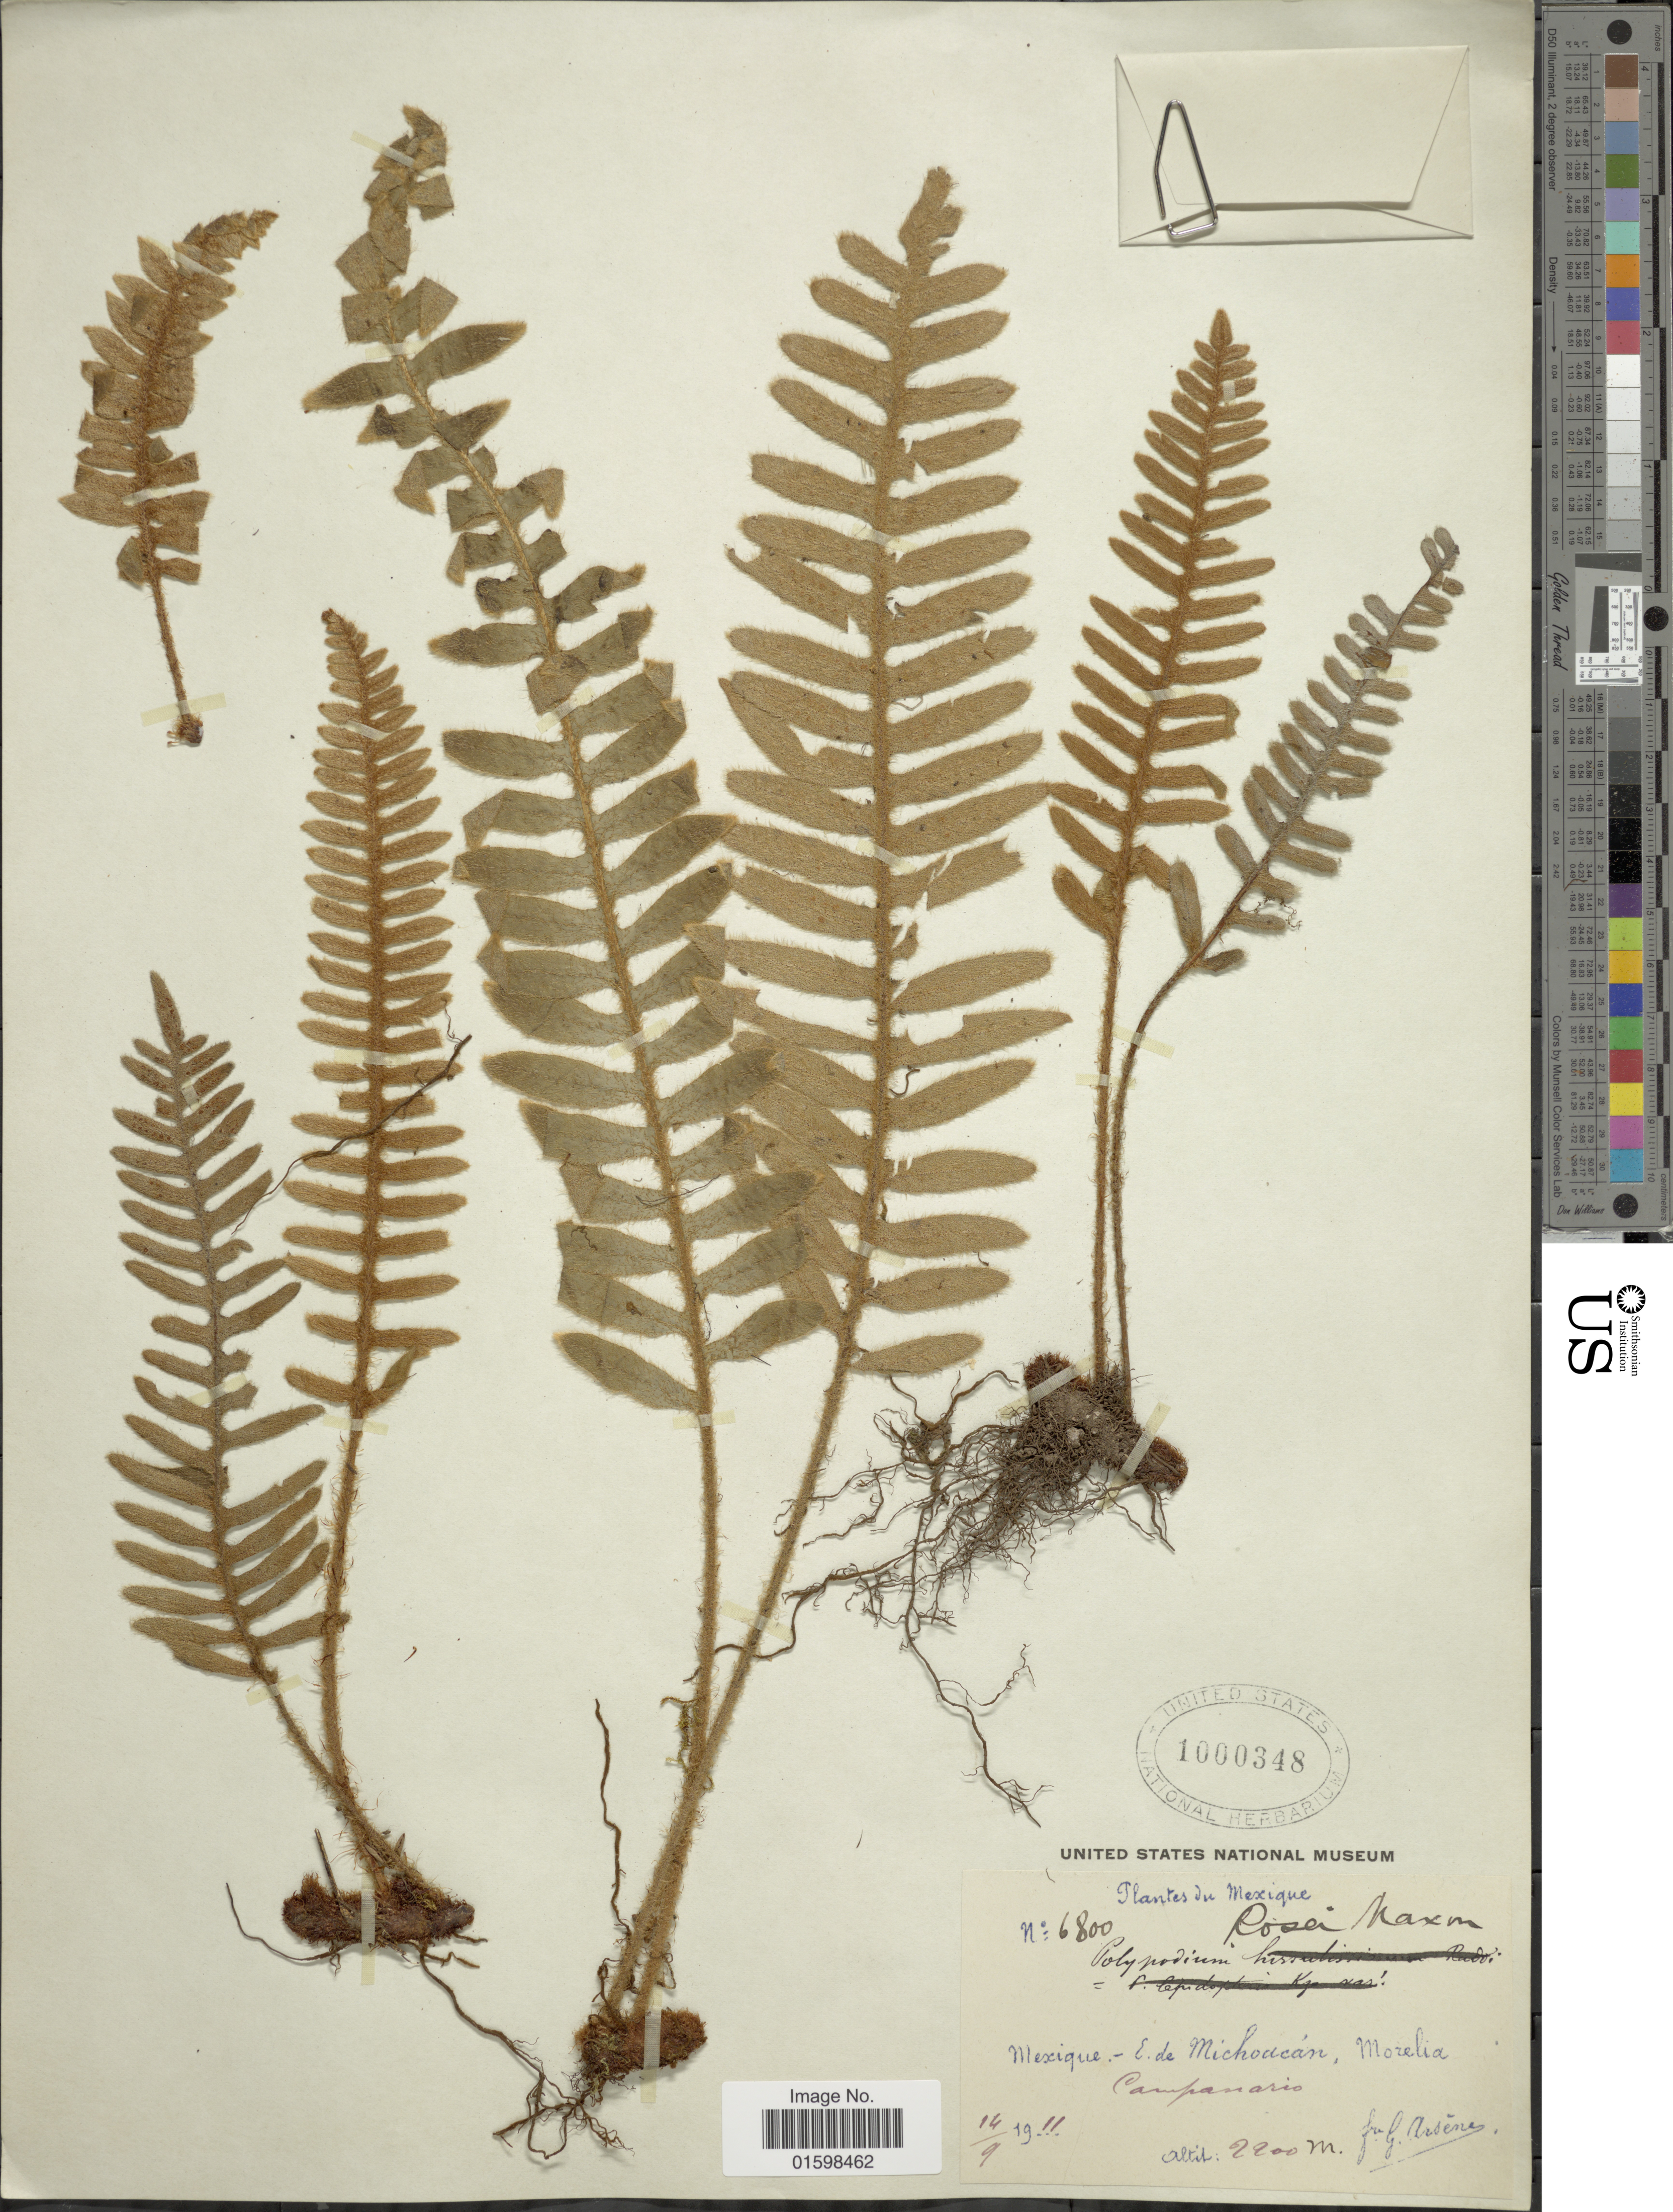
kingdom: Plantae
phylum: Tracheophyta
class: Polypodiopsida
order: Polypodiales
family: Polypodiaceae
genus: Pleopeltis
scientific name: Pleopeltis rosei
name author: (Maxon) A.R. Sm. & Tejero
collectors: Bro. G. Arsène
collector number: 6800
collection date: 1911-09-14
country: Mexico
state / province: Michoacán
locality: E. de Michoacan, Morelia Campanari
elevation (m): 2200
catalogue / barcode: US 1000348